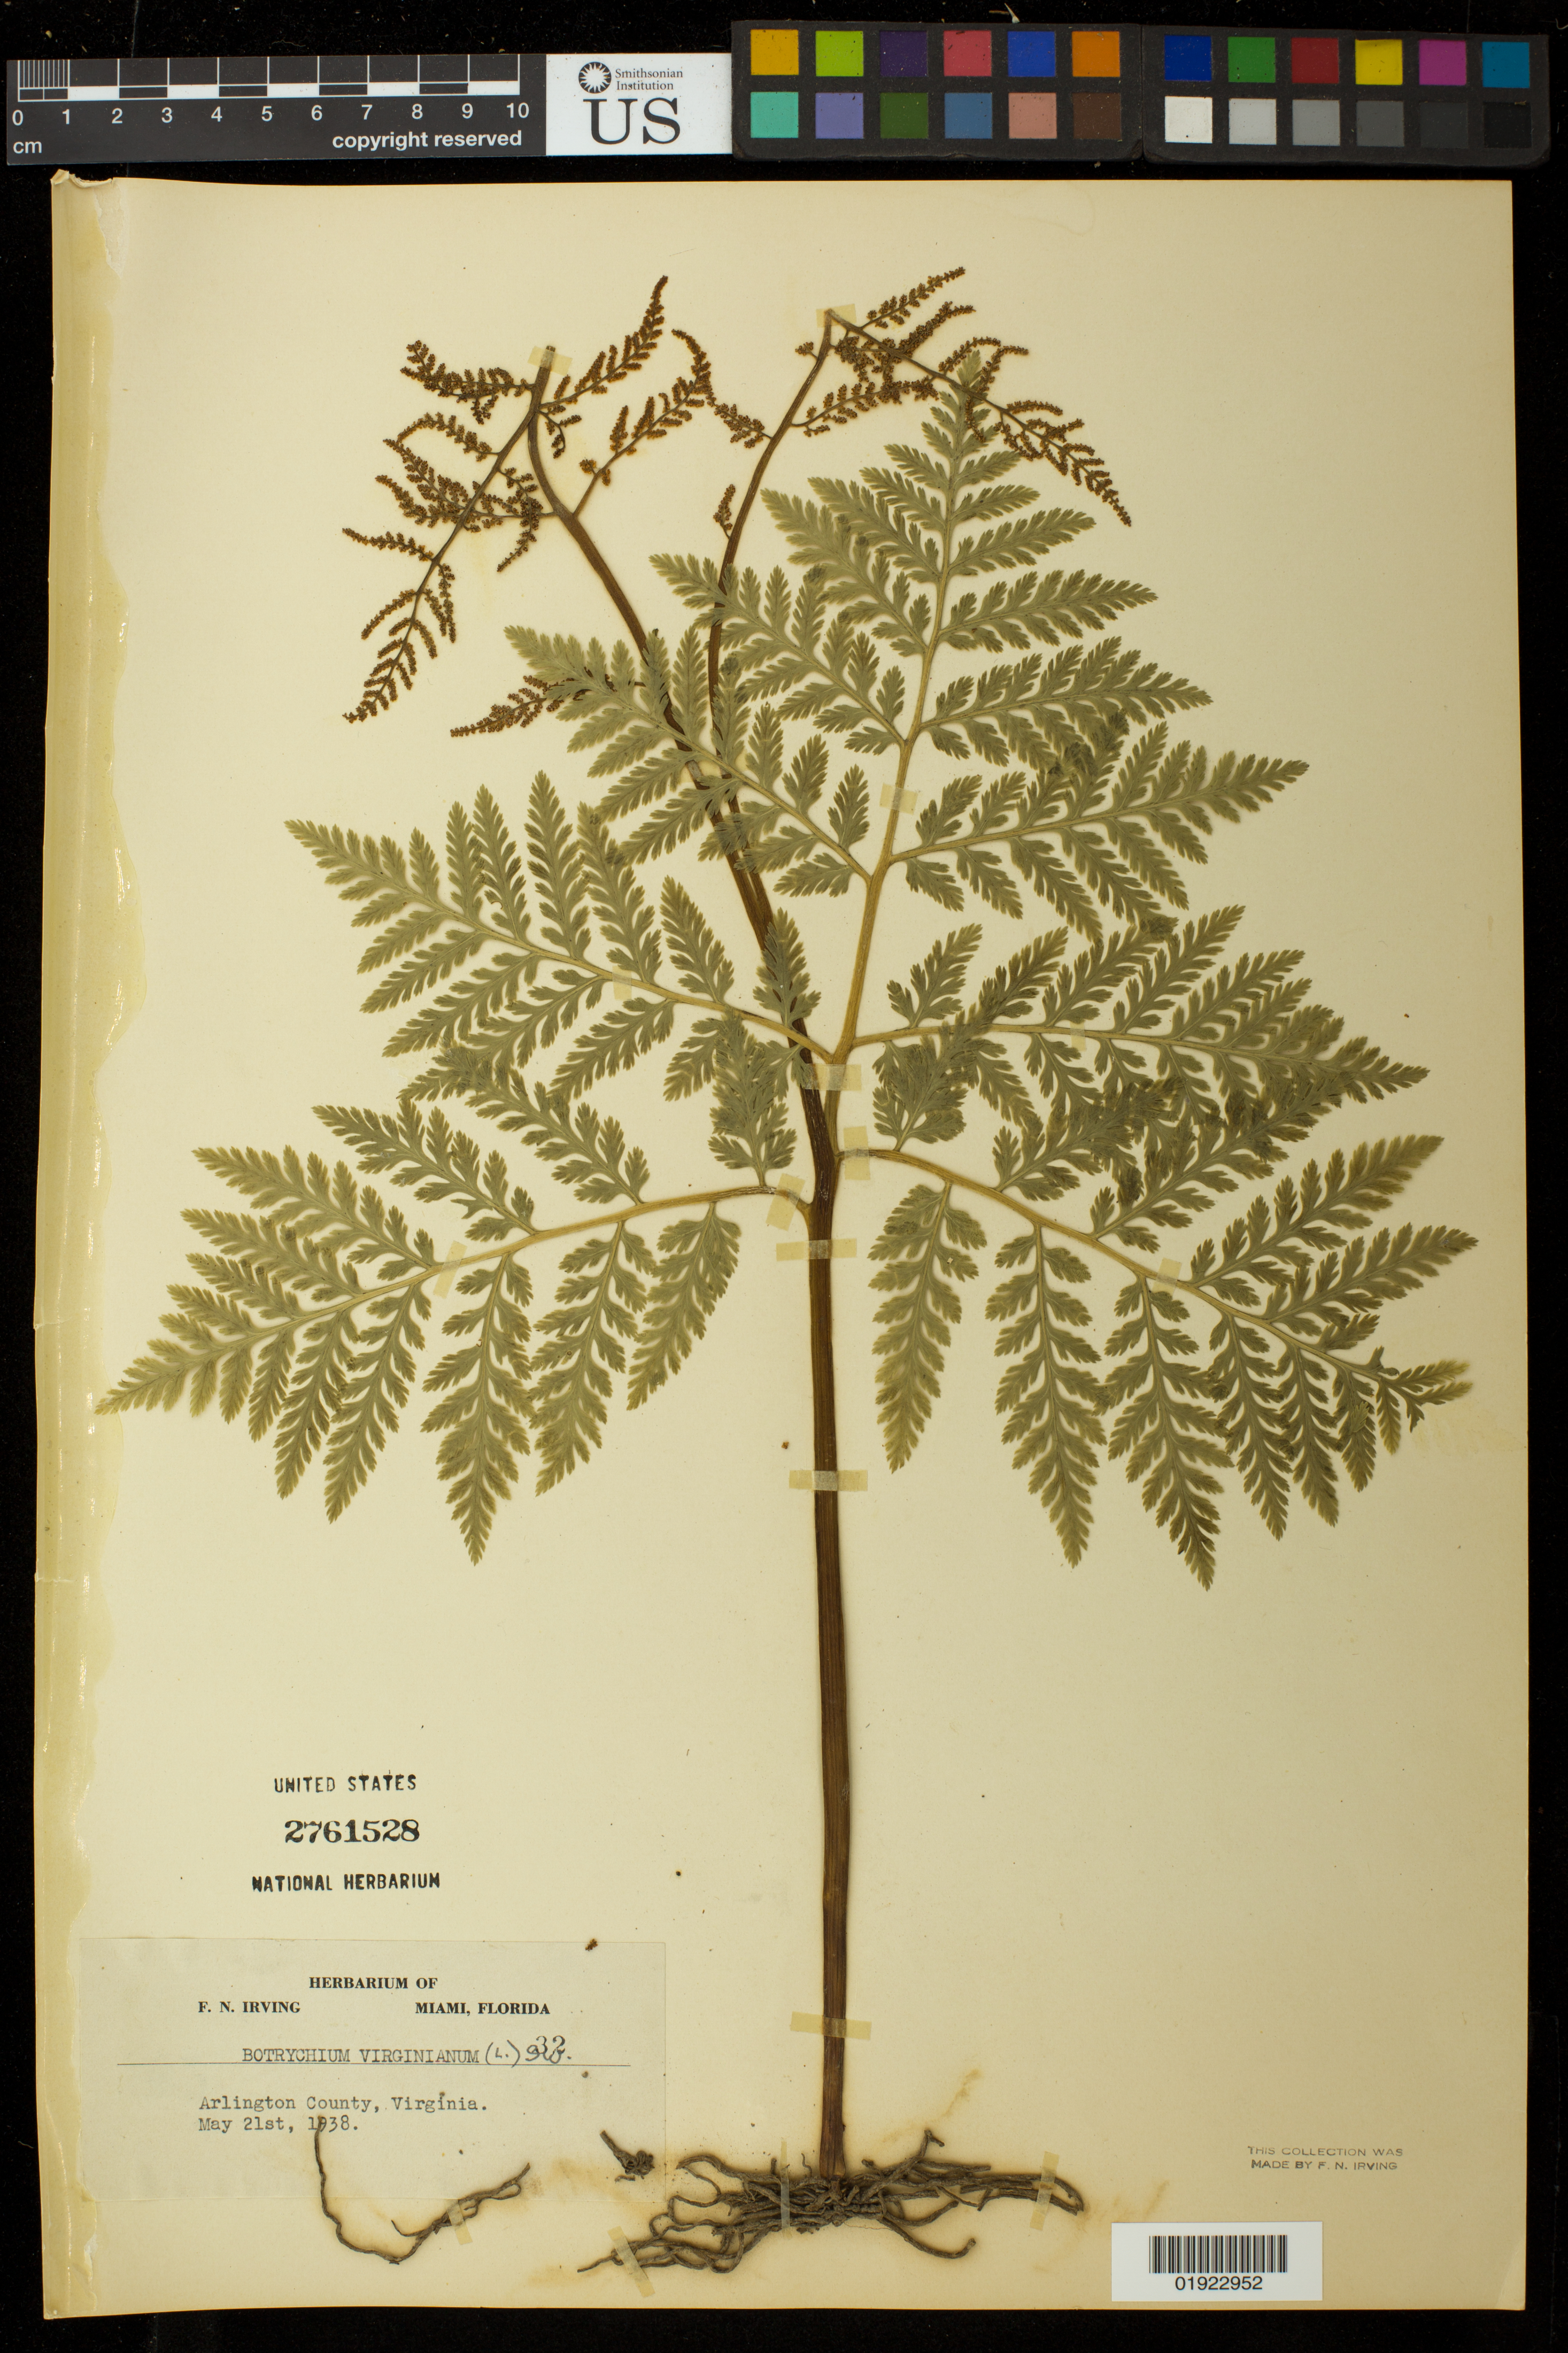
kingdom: Plantae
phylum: Tracheophyta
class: Polypodiopsida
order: Ophioglossales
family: Ophioglossaceae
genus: Botrychium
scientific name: Botrychium virginianum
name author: (L.) Sw.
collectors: F. Irving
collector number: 32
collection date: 1938-05-21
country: United States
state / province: Virginia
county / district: Arlington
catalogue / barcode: US 2761528